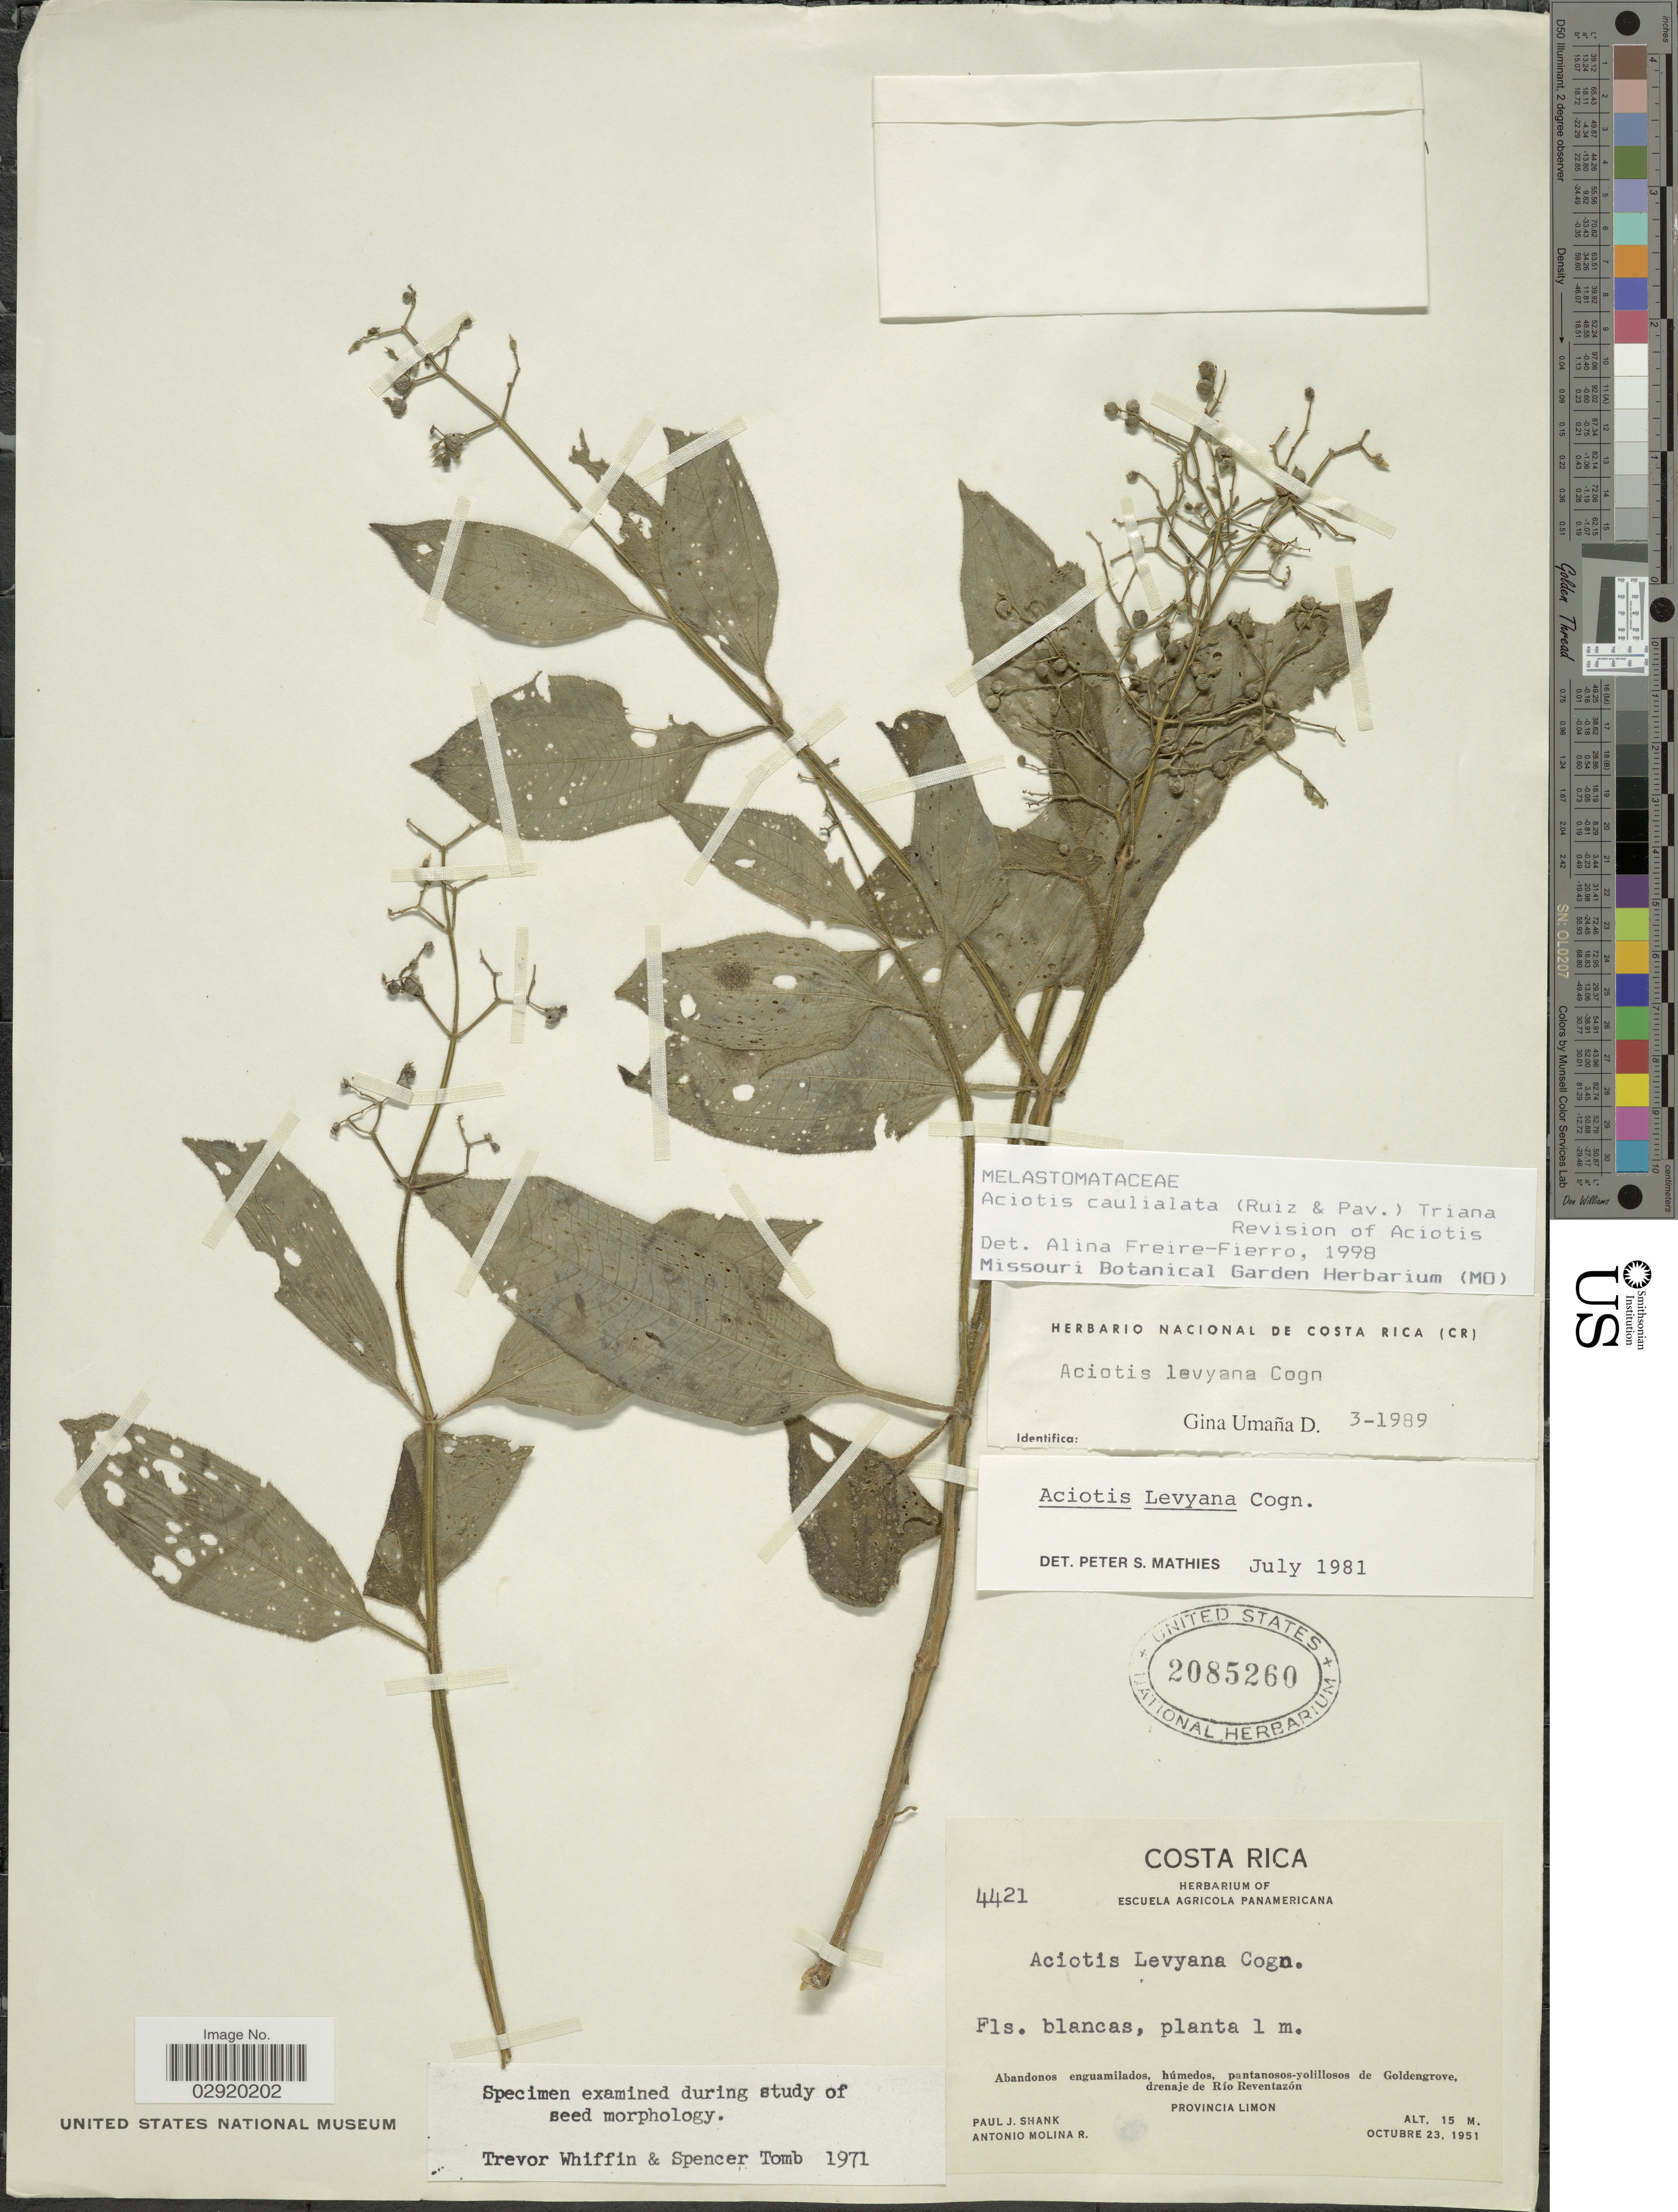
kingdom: Plantae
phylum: Tracheophyta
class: Magnoliopsida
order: Myrtales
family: Melastomataceae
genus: Aciotis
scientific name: Aciotis rubricaulis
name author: (Mart. ex DC.) Triana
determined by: Nunes da Silva, Diego, (RB), Jardim Botanico do Rio de Janeiro - Herbario (BRAZIL)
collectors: P. J. Shank & A. Molina R.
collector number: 4421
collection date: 1951-10-23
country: Costa Rica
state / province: Limón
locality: Abandonos enguamilados, húmedos, pantanosos-yolillosos de Goldengrove, drenaje de Río Reventazón.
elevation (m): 15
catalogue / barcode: US 2085260